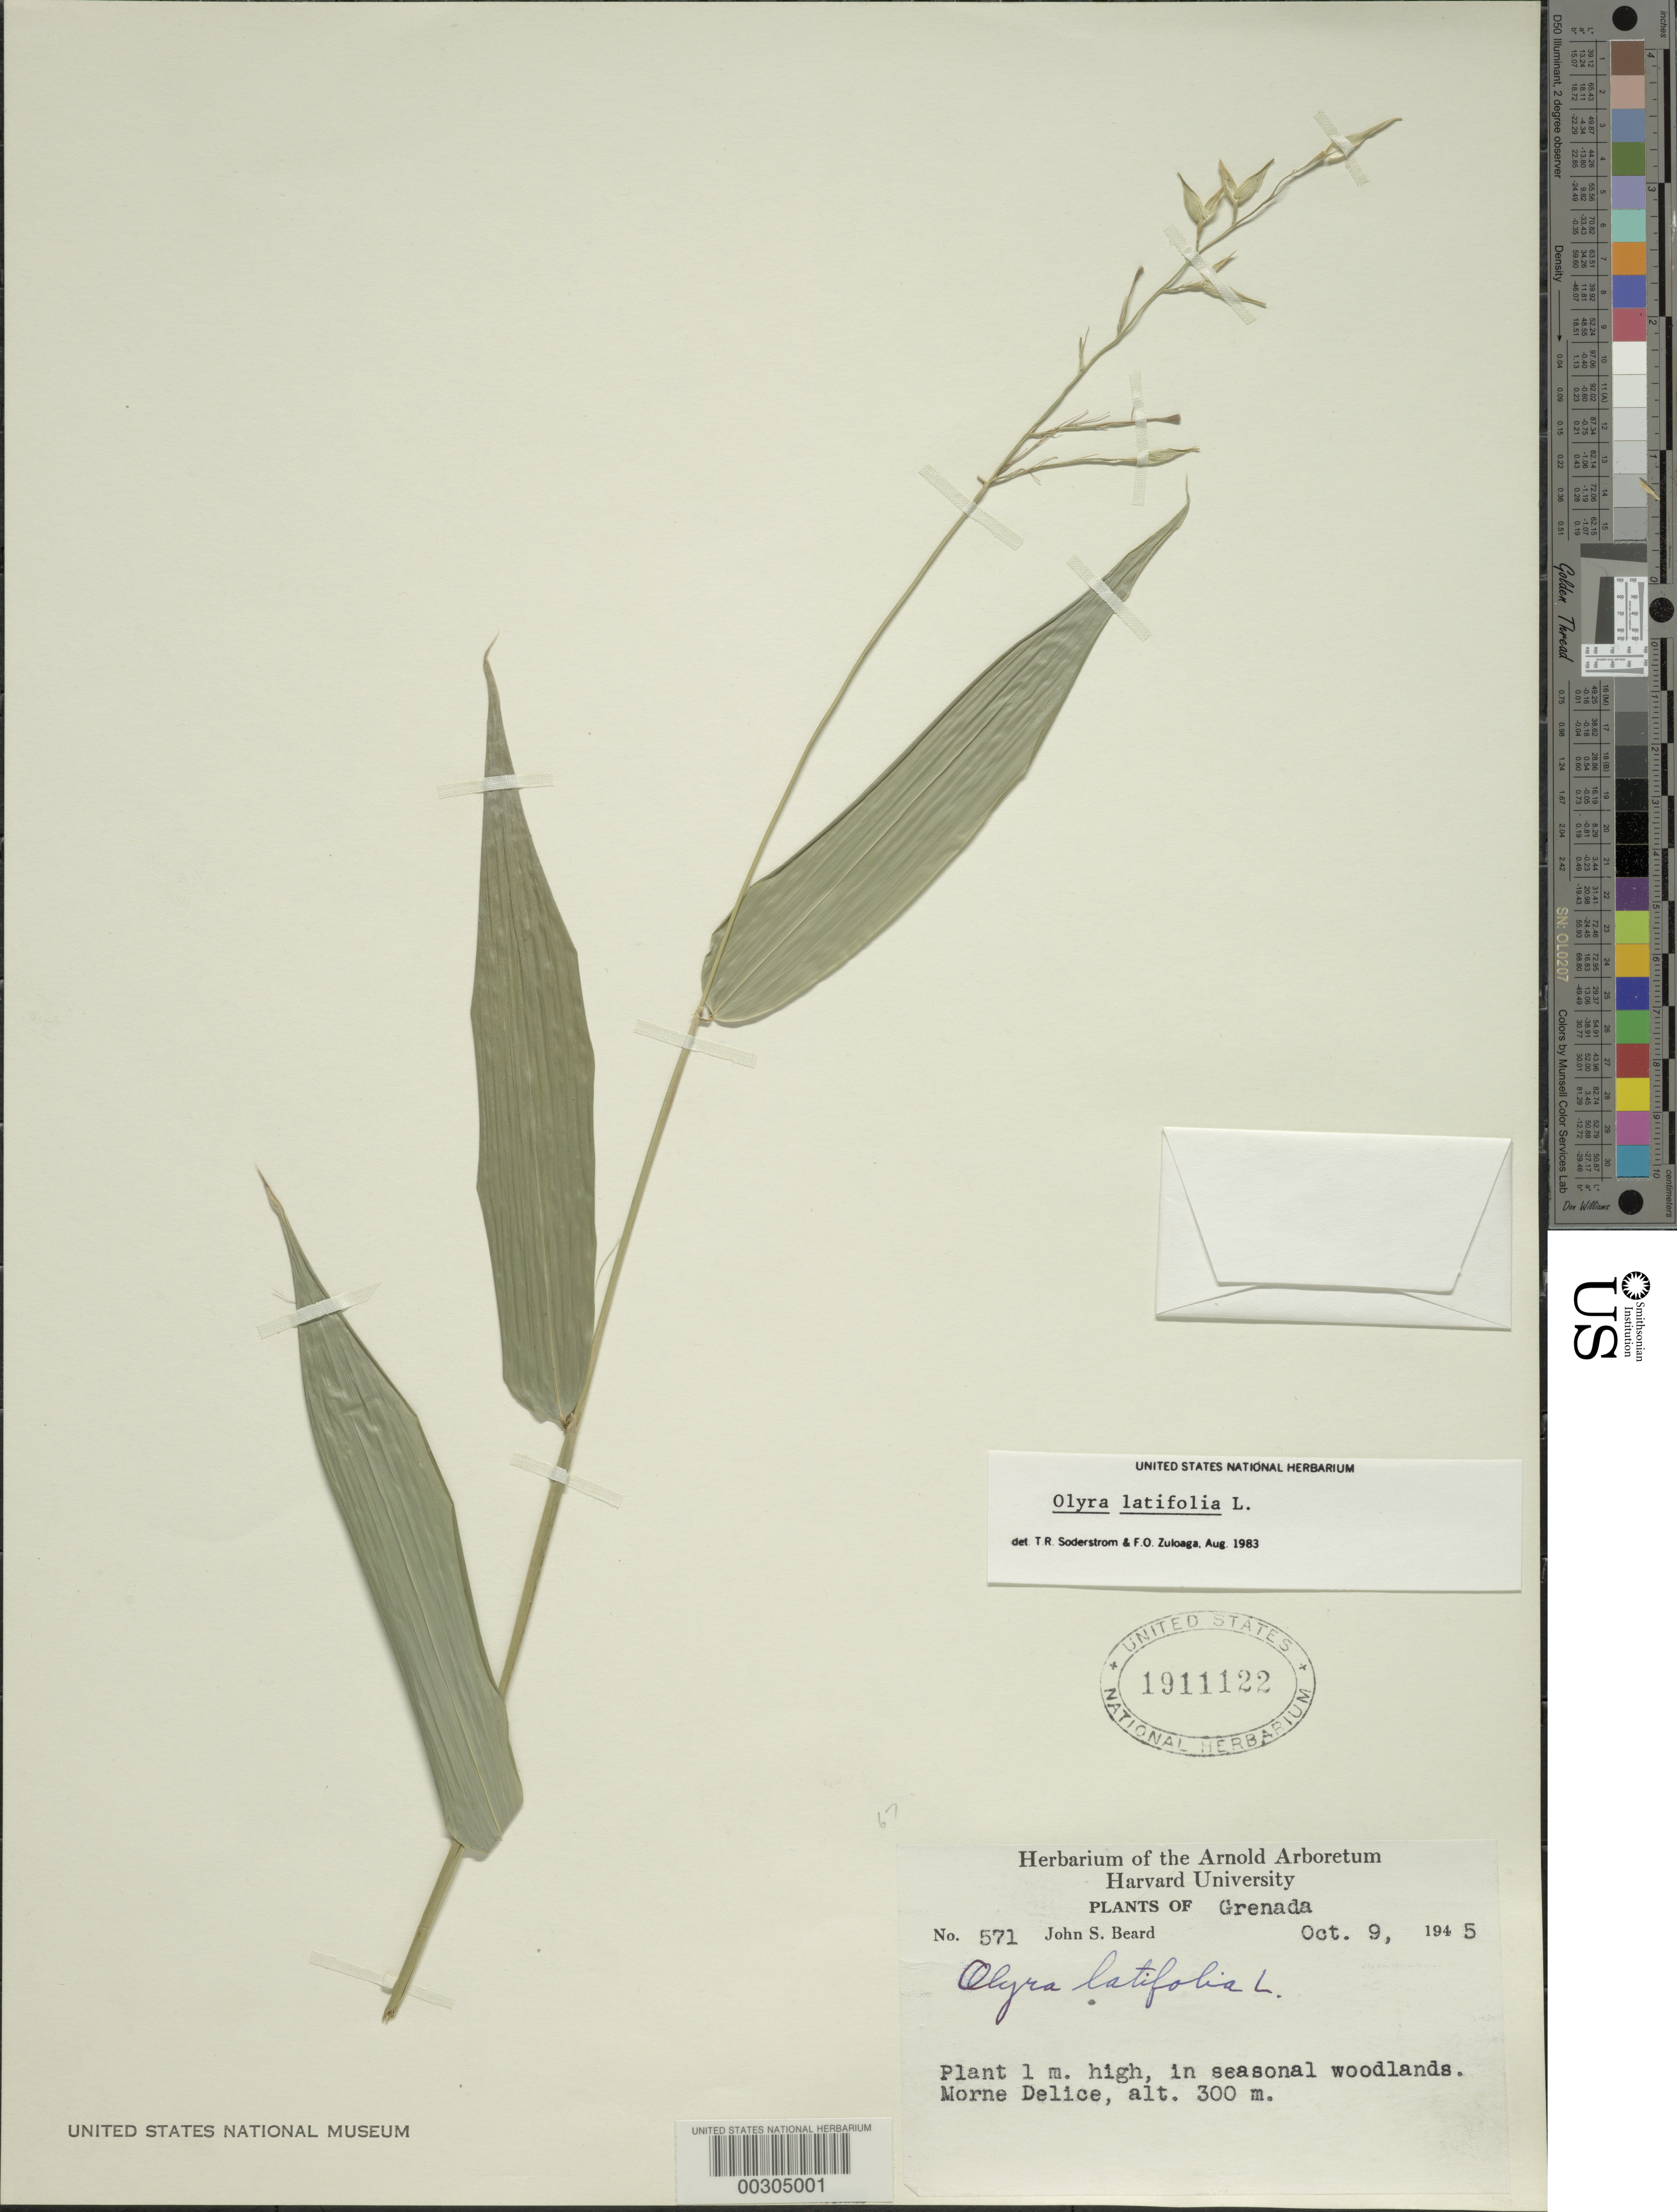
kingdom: Plantae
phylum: Tracheophyta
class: Liliopsida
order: Poales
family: Poaceae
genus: Olyra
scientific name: Olyra latifolia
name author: L.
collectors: J. Beard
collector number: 571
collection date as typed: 09 Oct 1945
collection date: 1945-10-09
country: Grenada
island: Windward Is.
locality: Morne Delice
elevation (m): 300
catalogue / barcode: US 1911122